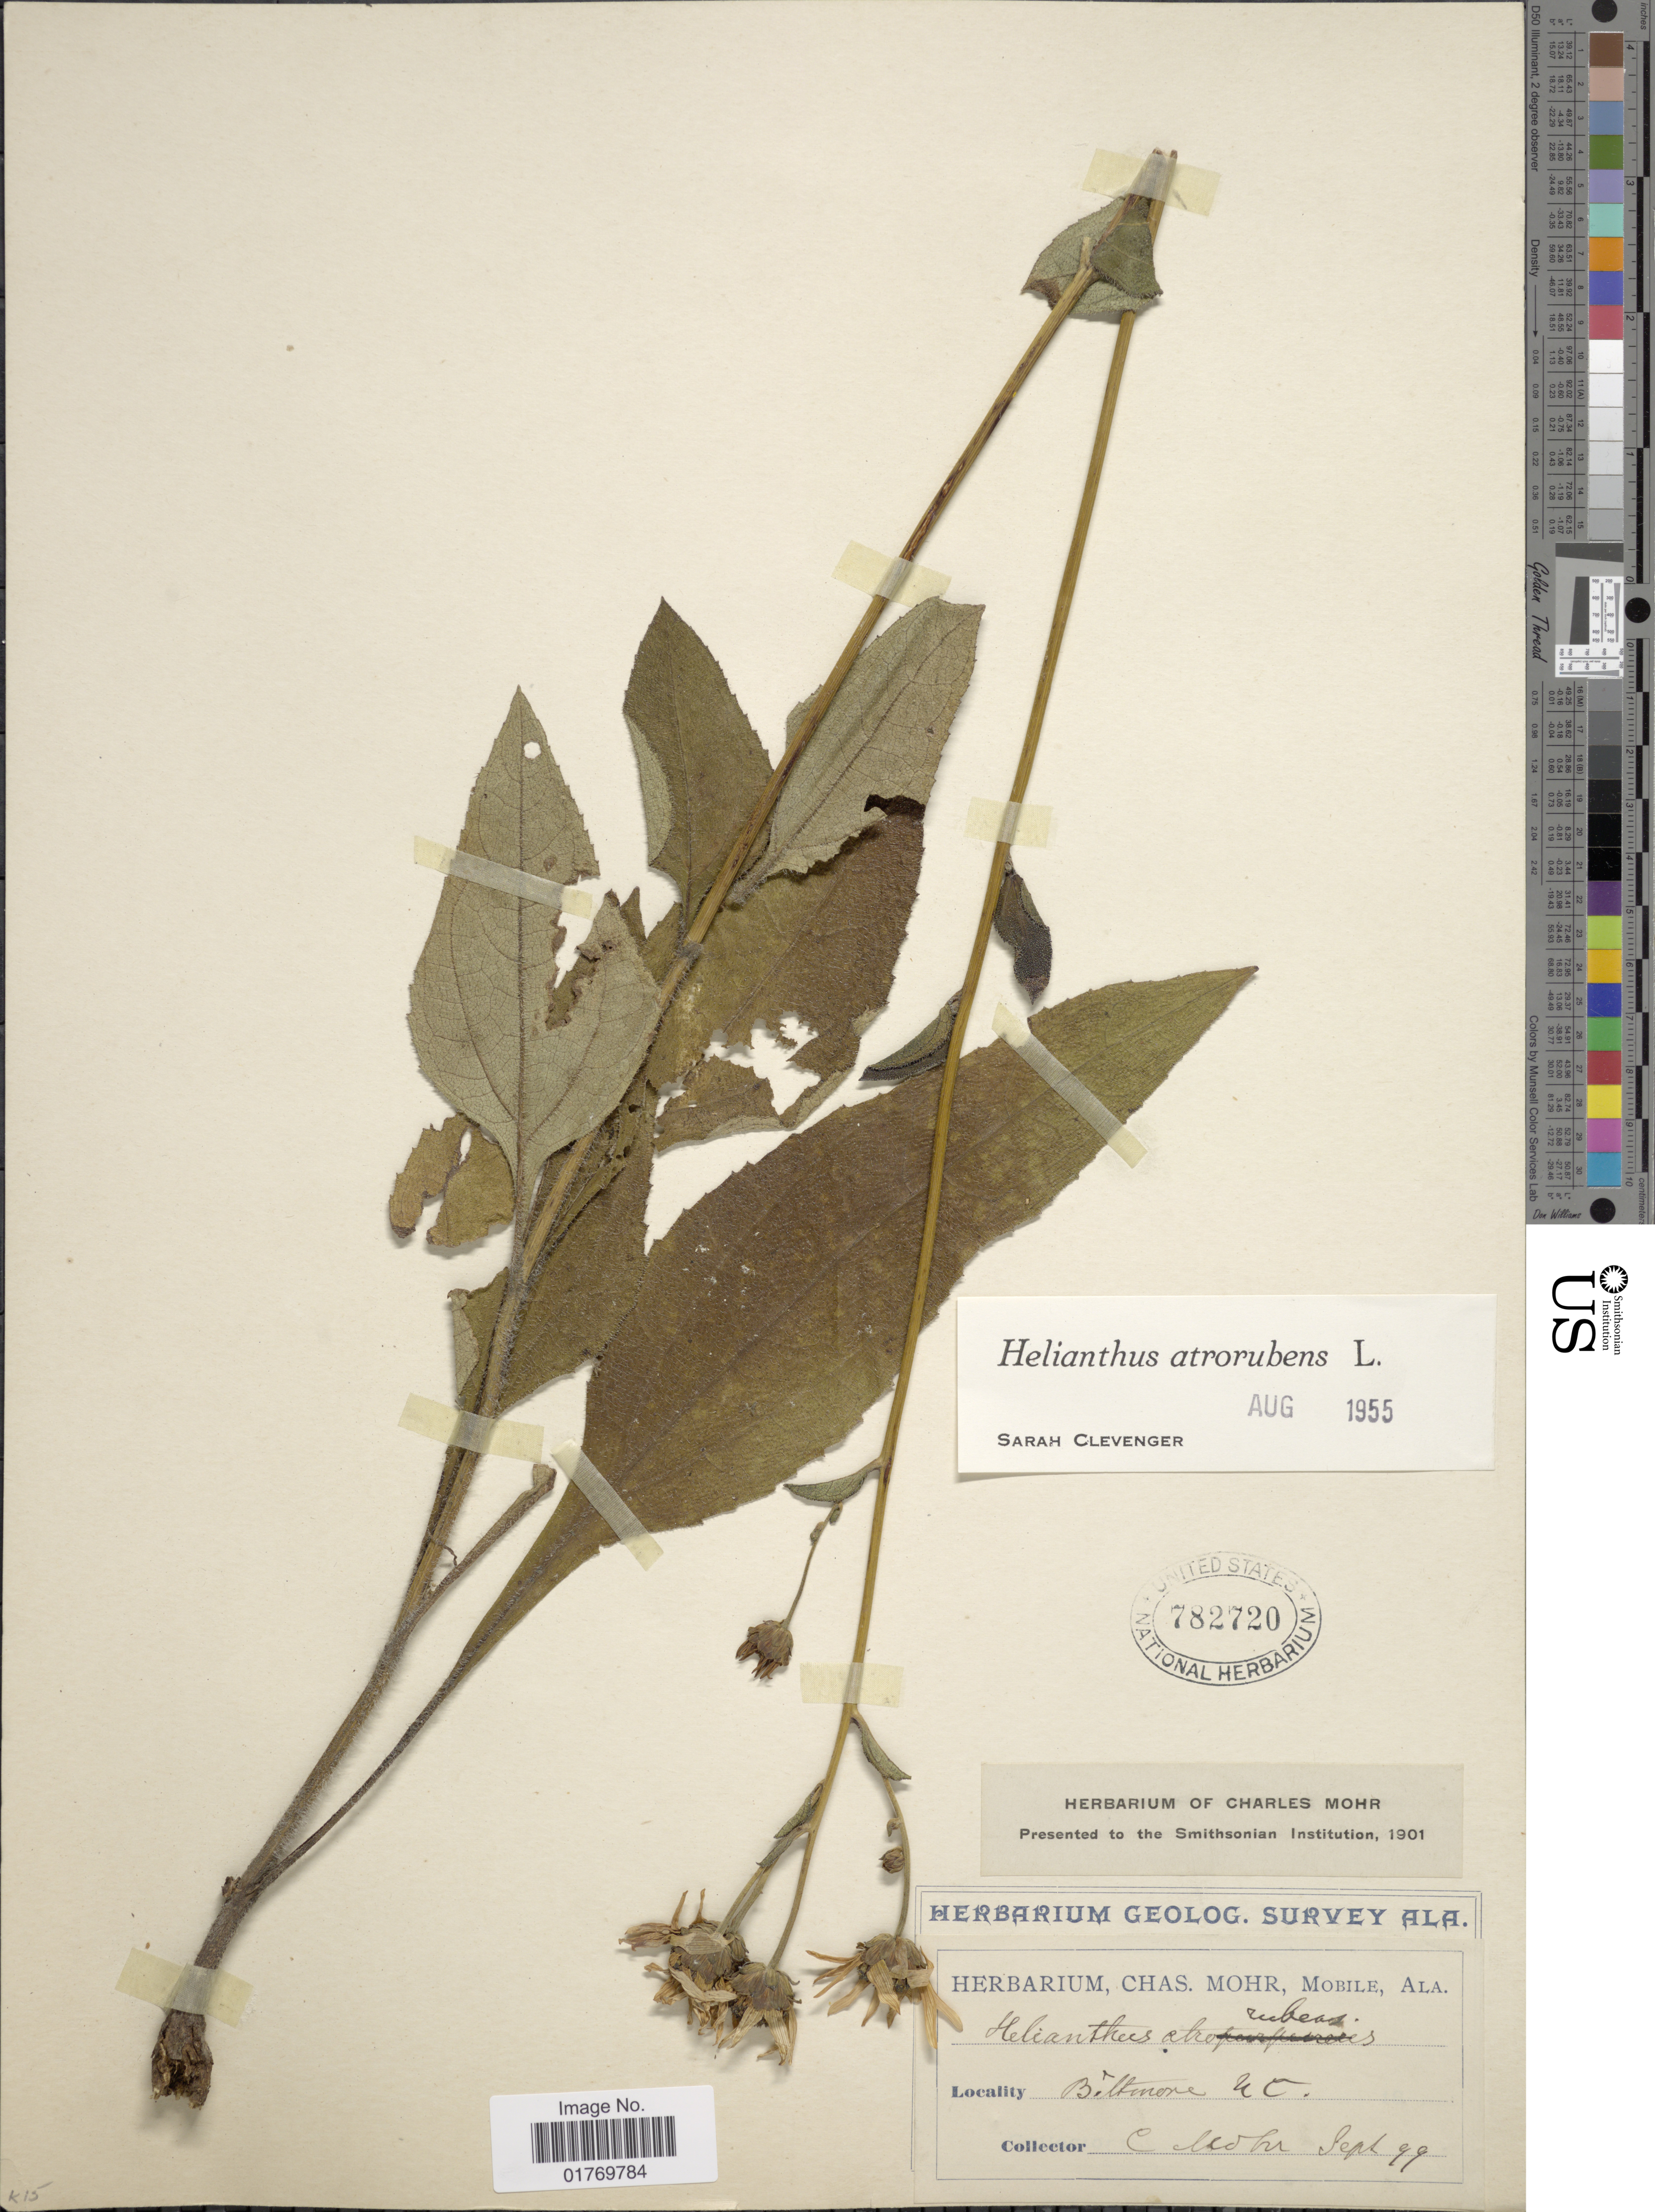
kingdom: Plantae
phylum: Tracheophyta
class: Magnoliopsida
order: Asterales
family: Asteraceae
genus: Helianthus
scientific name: Helianthus atrorubens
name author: L.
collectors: C. T. Mohr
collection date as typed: Transcribed d/m/y: /9/99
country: United States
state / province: North Carolina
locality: Biltmore, N. C.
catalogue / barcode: US 782720